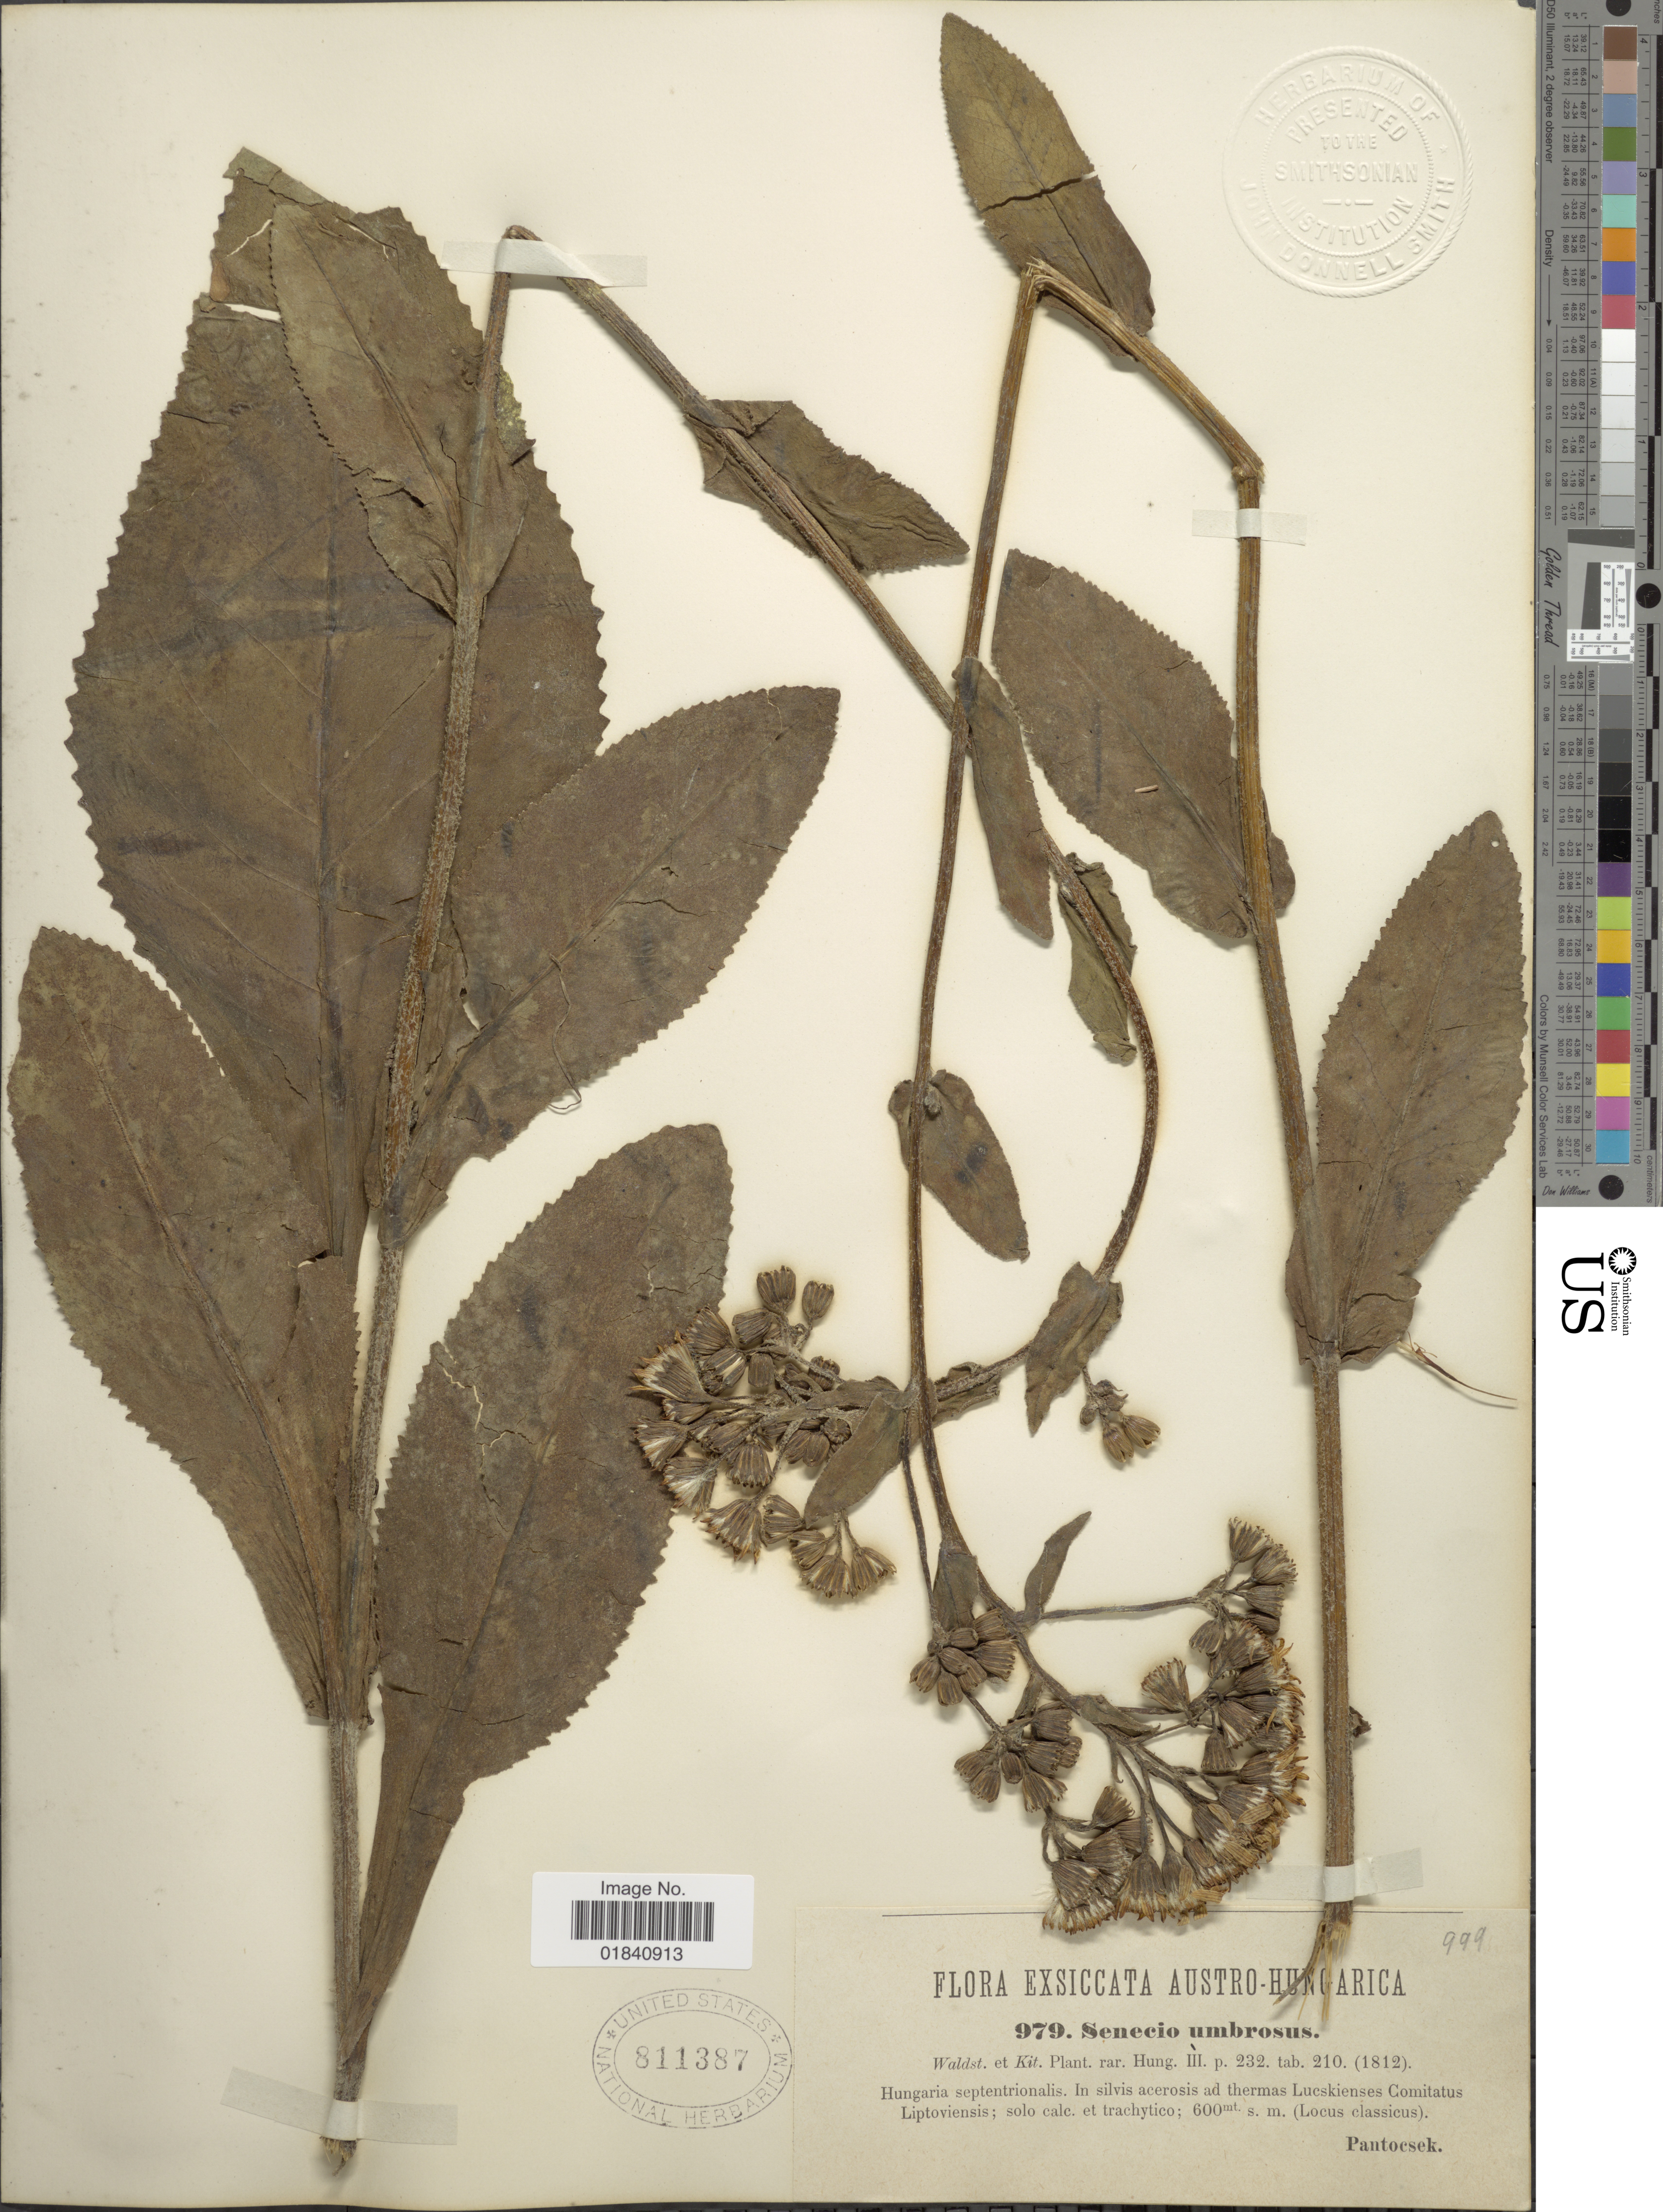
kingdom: Plantae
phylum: Tracheophyta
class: Magnoliopsida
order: Asterales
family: Asteraceae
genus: Senecio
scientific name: Senecio umbrosus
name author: Bess.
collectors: J. Pantocsek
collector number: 979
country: Hungary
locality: Hungaria septentrionalis. In silvis acerosis ad thermas Lucskienses Comitatus Liptoviensis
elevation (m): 600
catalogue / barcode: US 811387